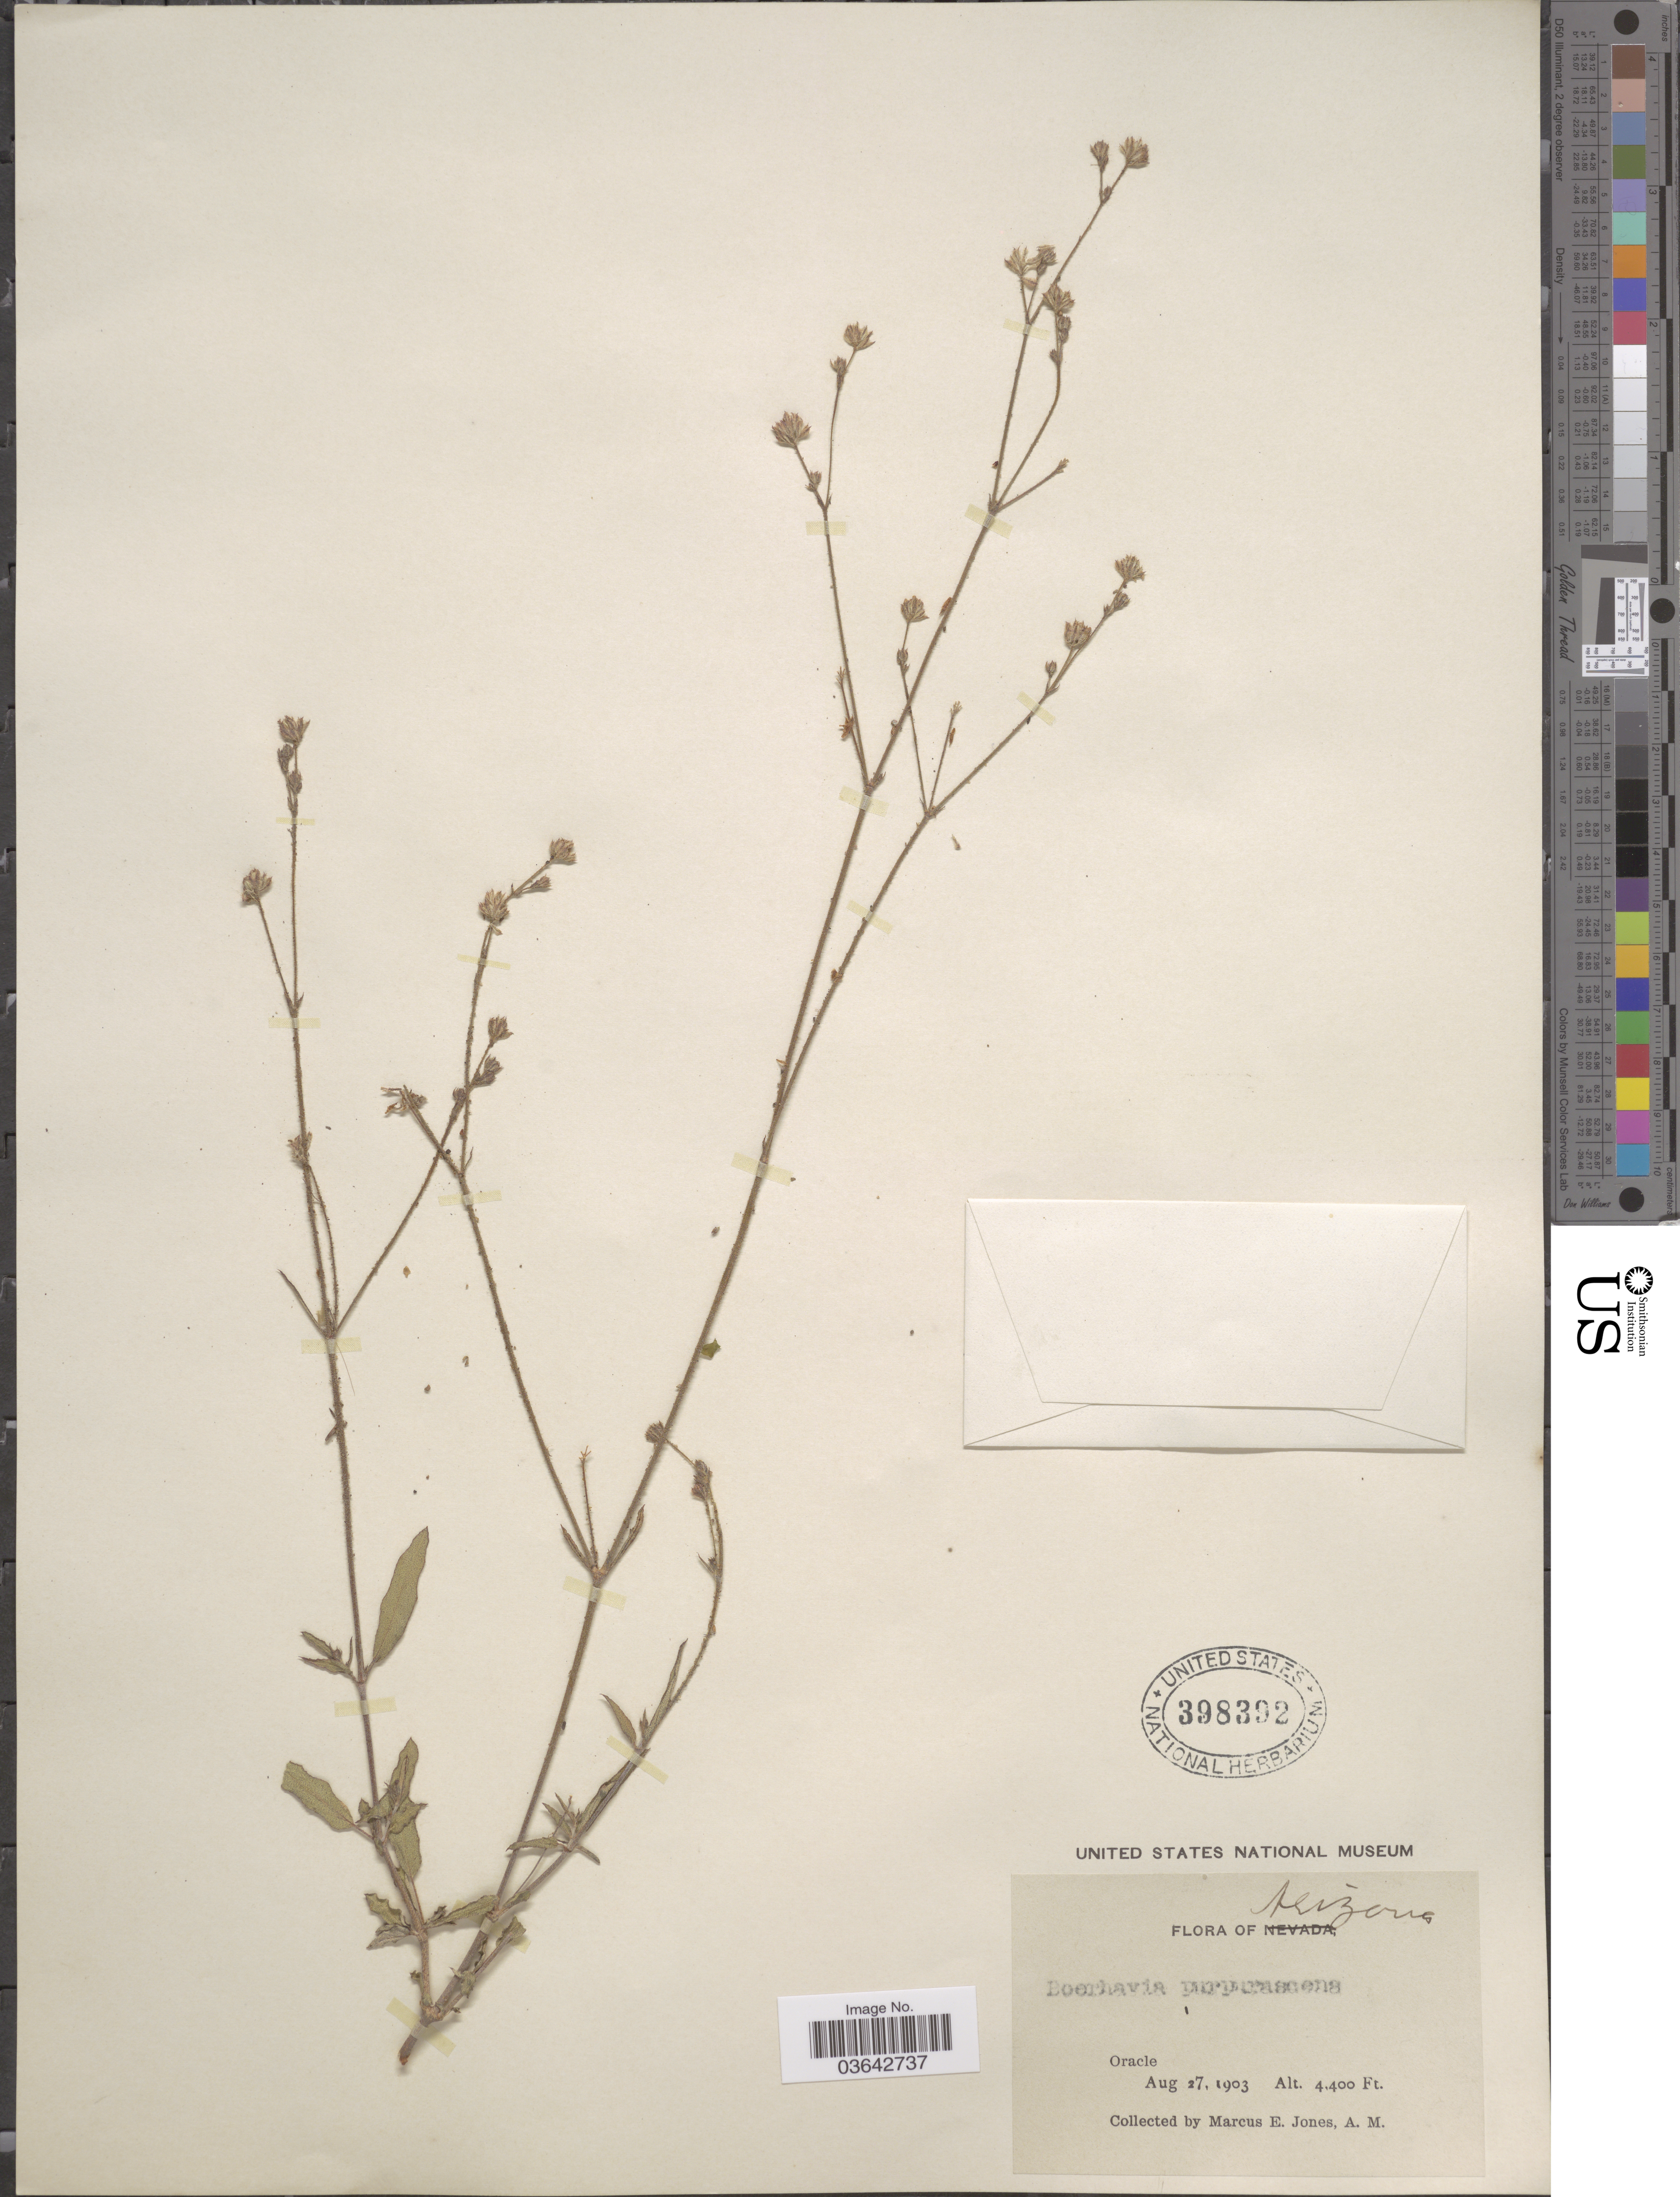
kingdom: Plantae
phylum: Tracheophyta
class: Magnoliopsida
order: Caryophyllales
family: Nyctaginaceae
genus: Boerhavia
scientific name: Boerhavia purpurascens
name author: A. Gray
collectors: M. E. Jones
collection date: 1903-08-27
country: United States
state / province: Arizona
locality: Oracle.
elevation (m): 1341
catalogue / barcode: US 398392